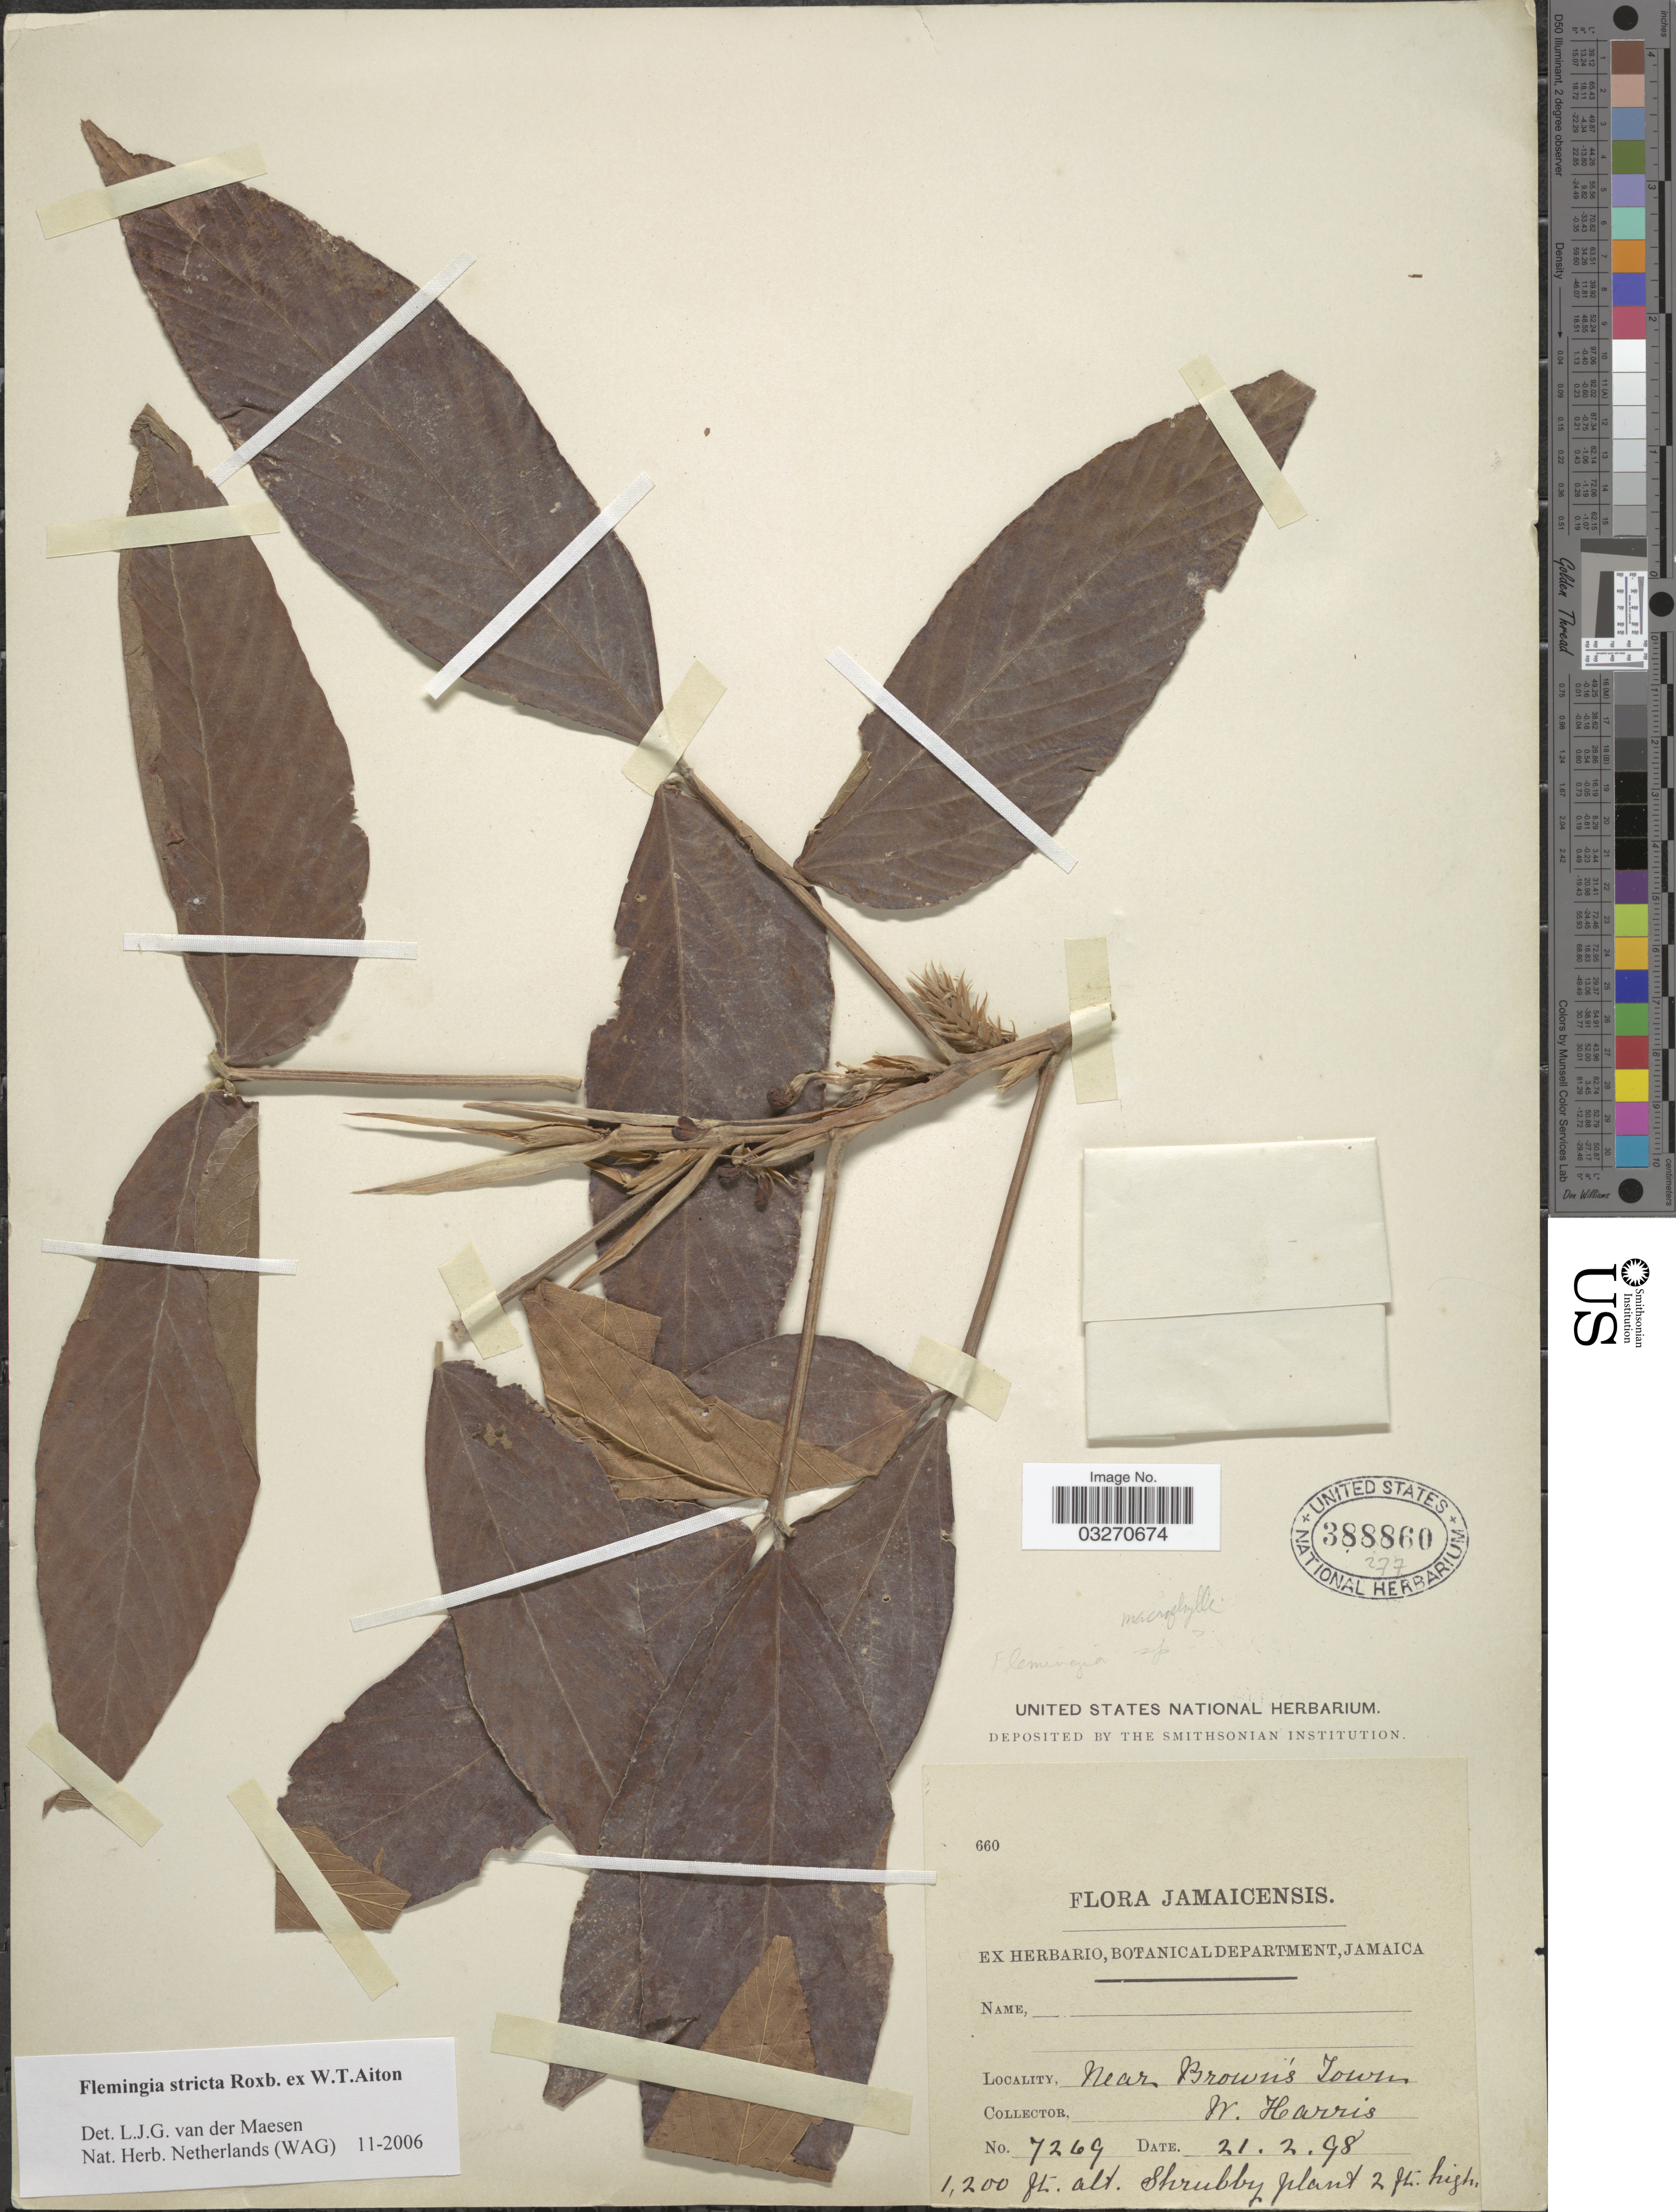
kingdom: Plantae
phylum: Tracheophyta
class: Magnoliopsida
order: Fabales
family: Fabaceae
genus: Flemingia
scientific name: Flemingia stricta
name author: Roxb.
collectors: W. Harris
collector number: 7269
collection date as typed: Transcribed d/m/y: 21/2/98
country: Jamaica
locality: Near Brown's Town.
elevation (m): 366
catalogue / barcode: US 388860